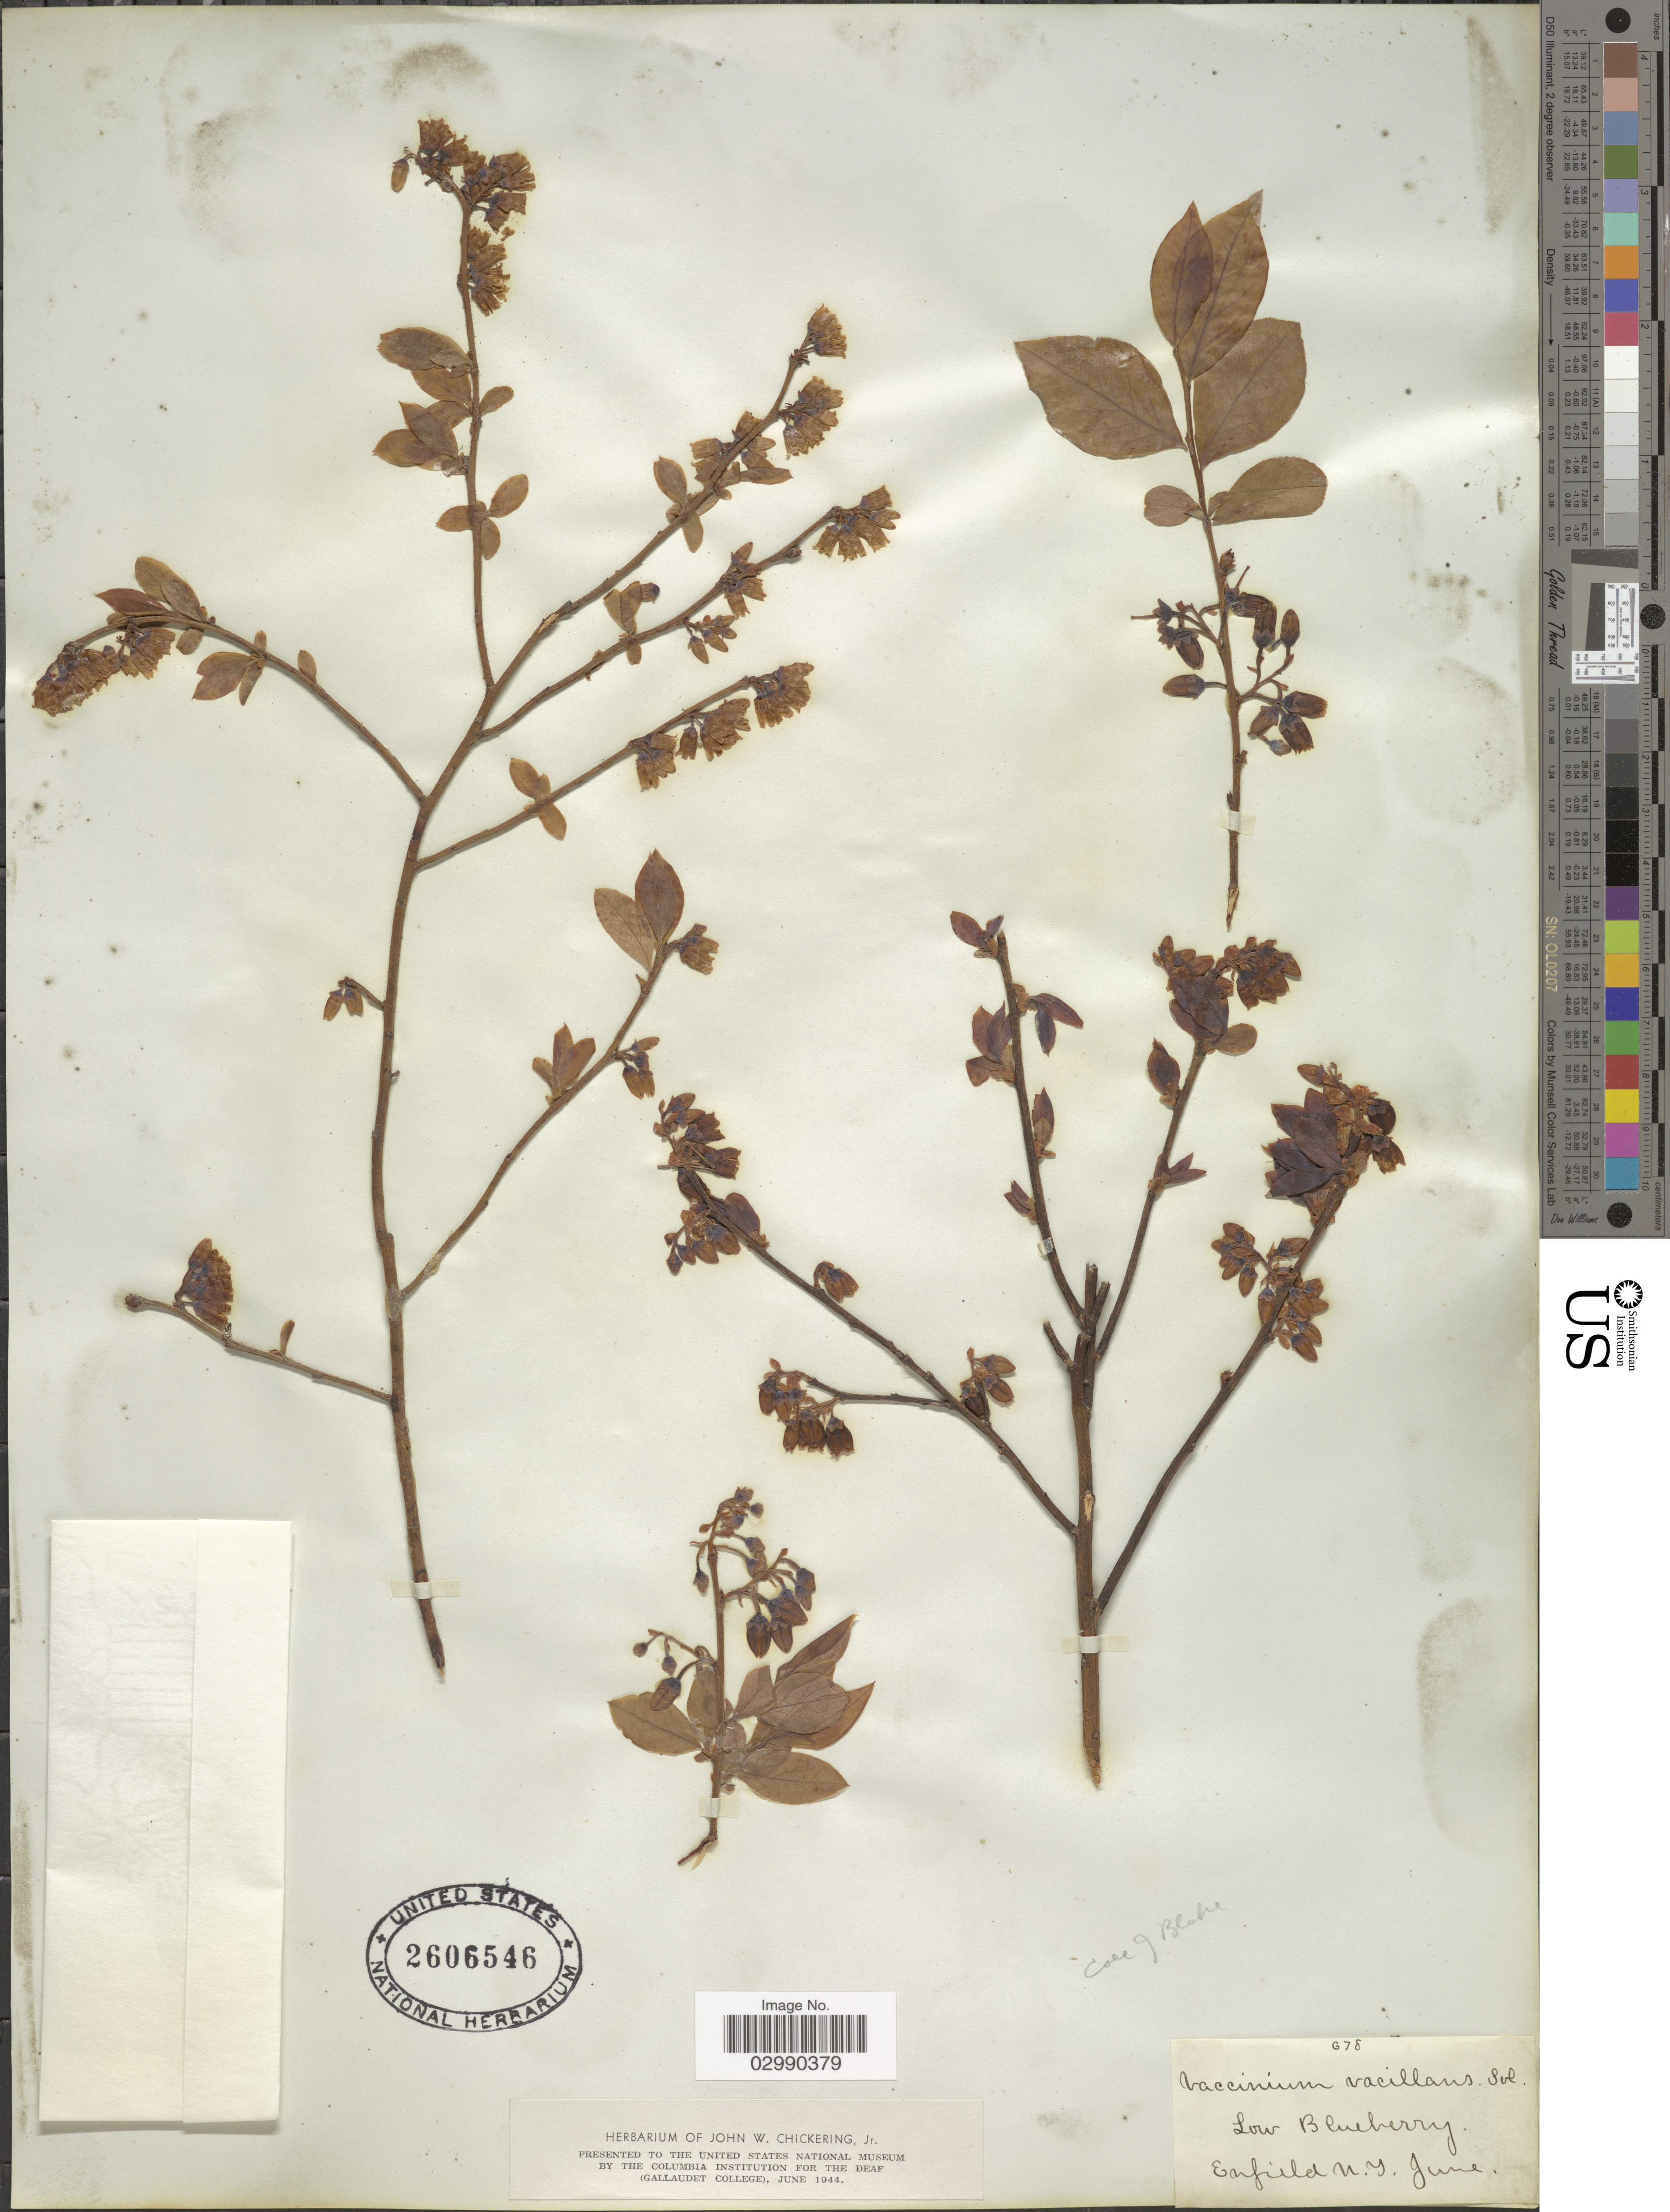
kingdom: Plantae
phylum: Tracheophyta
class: Magnoliopsida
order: Ericales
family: Ericaceae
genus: Vaccinium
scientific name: Vaccinium vacillans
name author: Kalm ex Torr.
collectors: J. Blake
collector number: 678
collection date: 1944-06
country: United States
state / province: New York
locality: Enfield.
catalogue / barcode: US 2606546